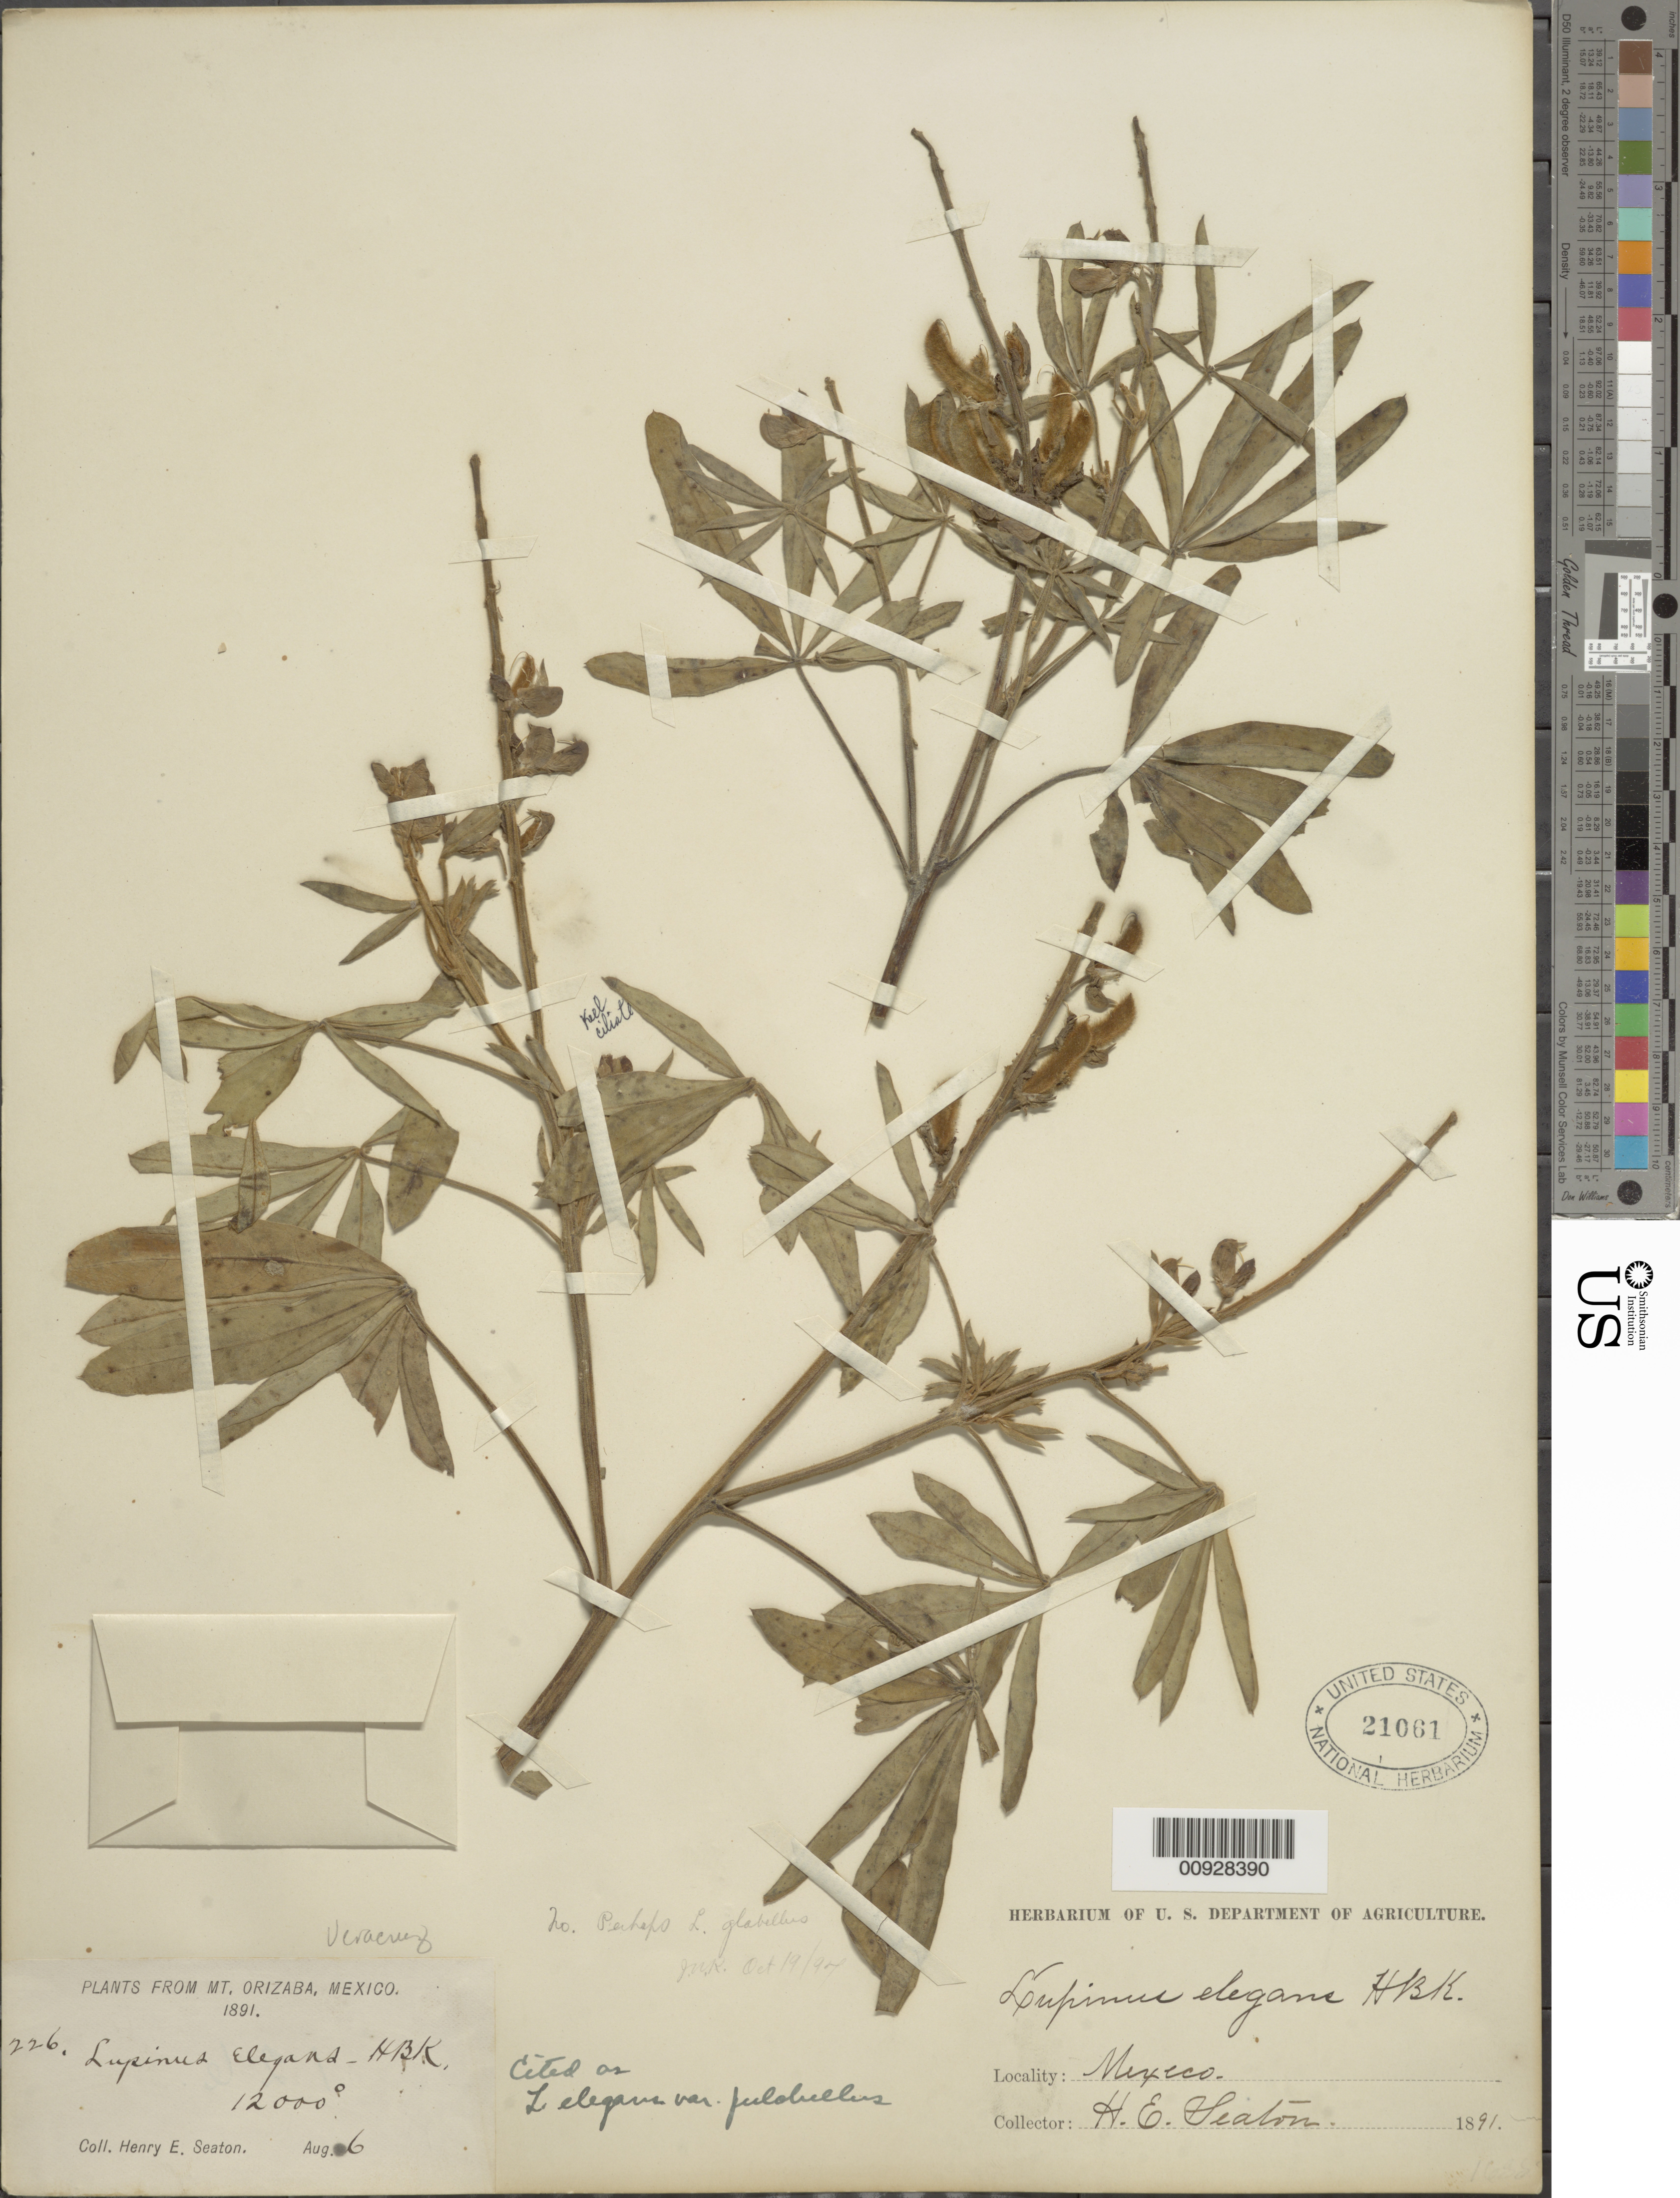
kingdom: Plantae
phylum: Tracheophyta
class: Magnoliopsida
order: Fabales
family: Fabaceae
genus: Lupinus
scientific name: Lupinus elegans var. pulchellus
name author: (Sweet) C.P. Sm.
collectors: H. E. Seaton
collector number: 226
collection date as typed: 06 Aug 1891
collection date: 1891-08-06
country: Mexico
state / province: Veracruz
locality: Mt. Orizaba.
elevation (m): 3658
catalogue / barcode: US 21061